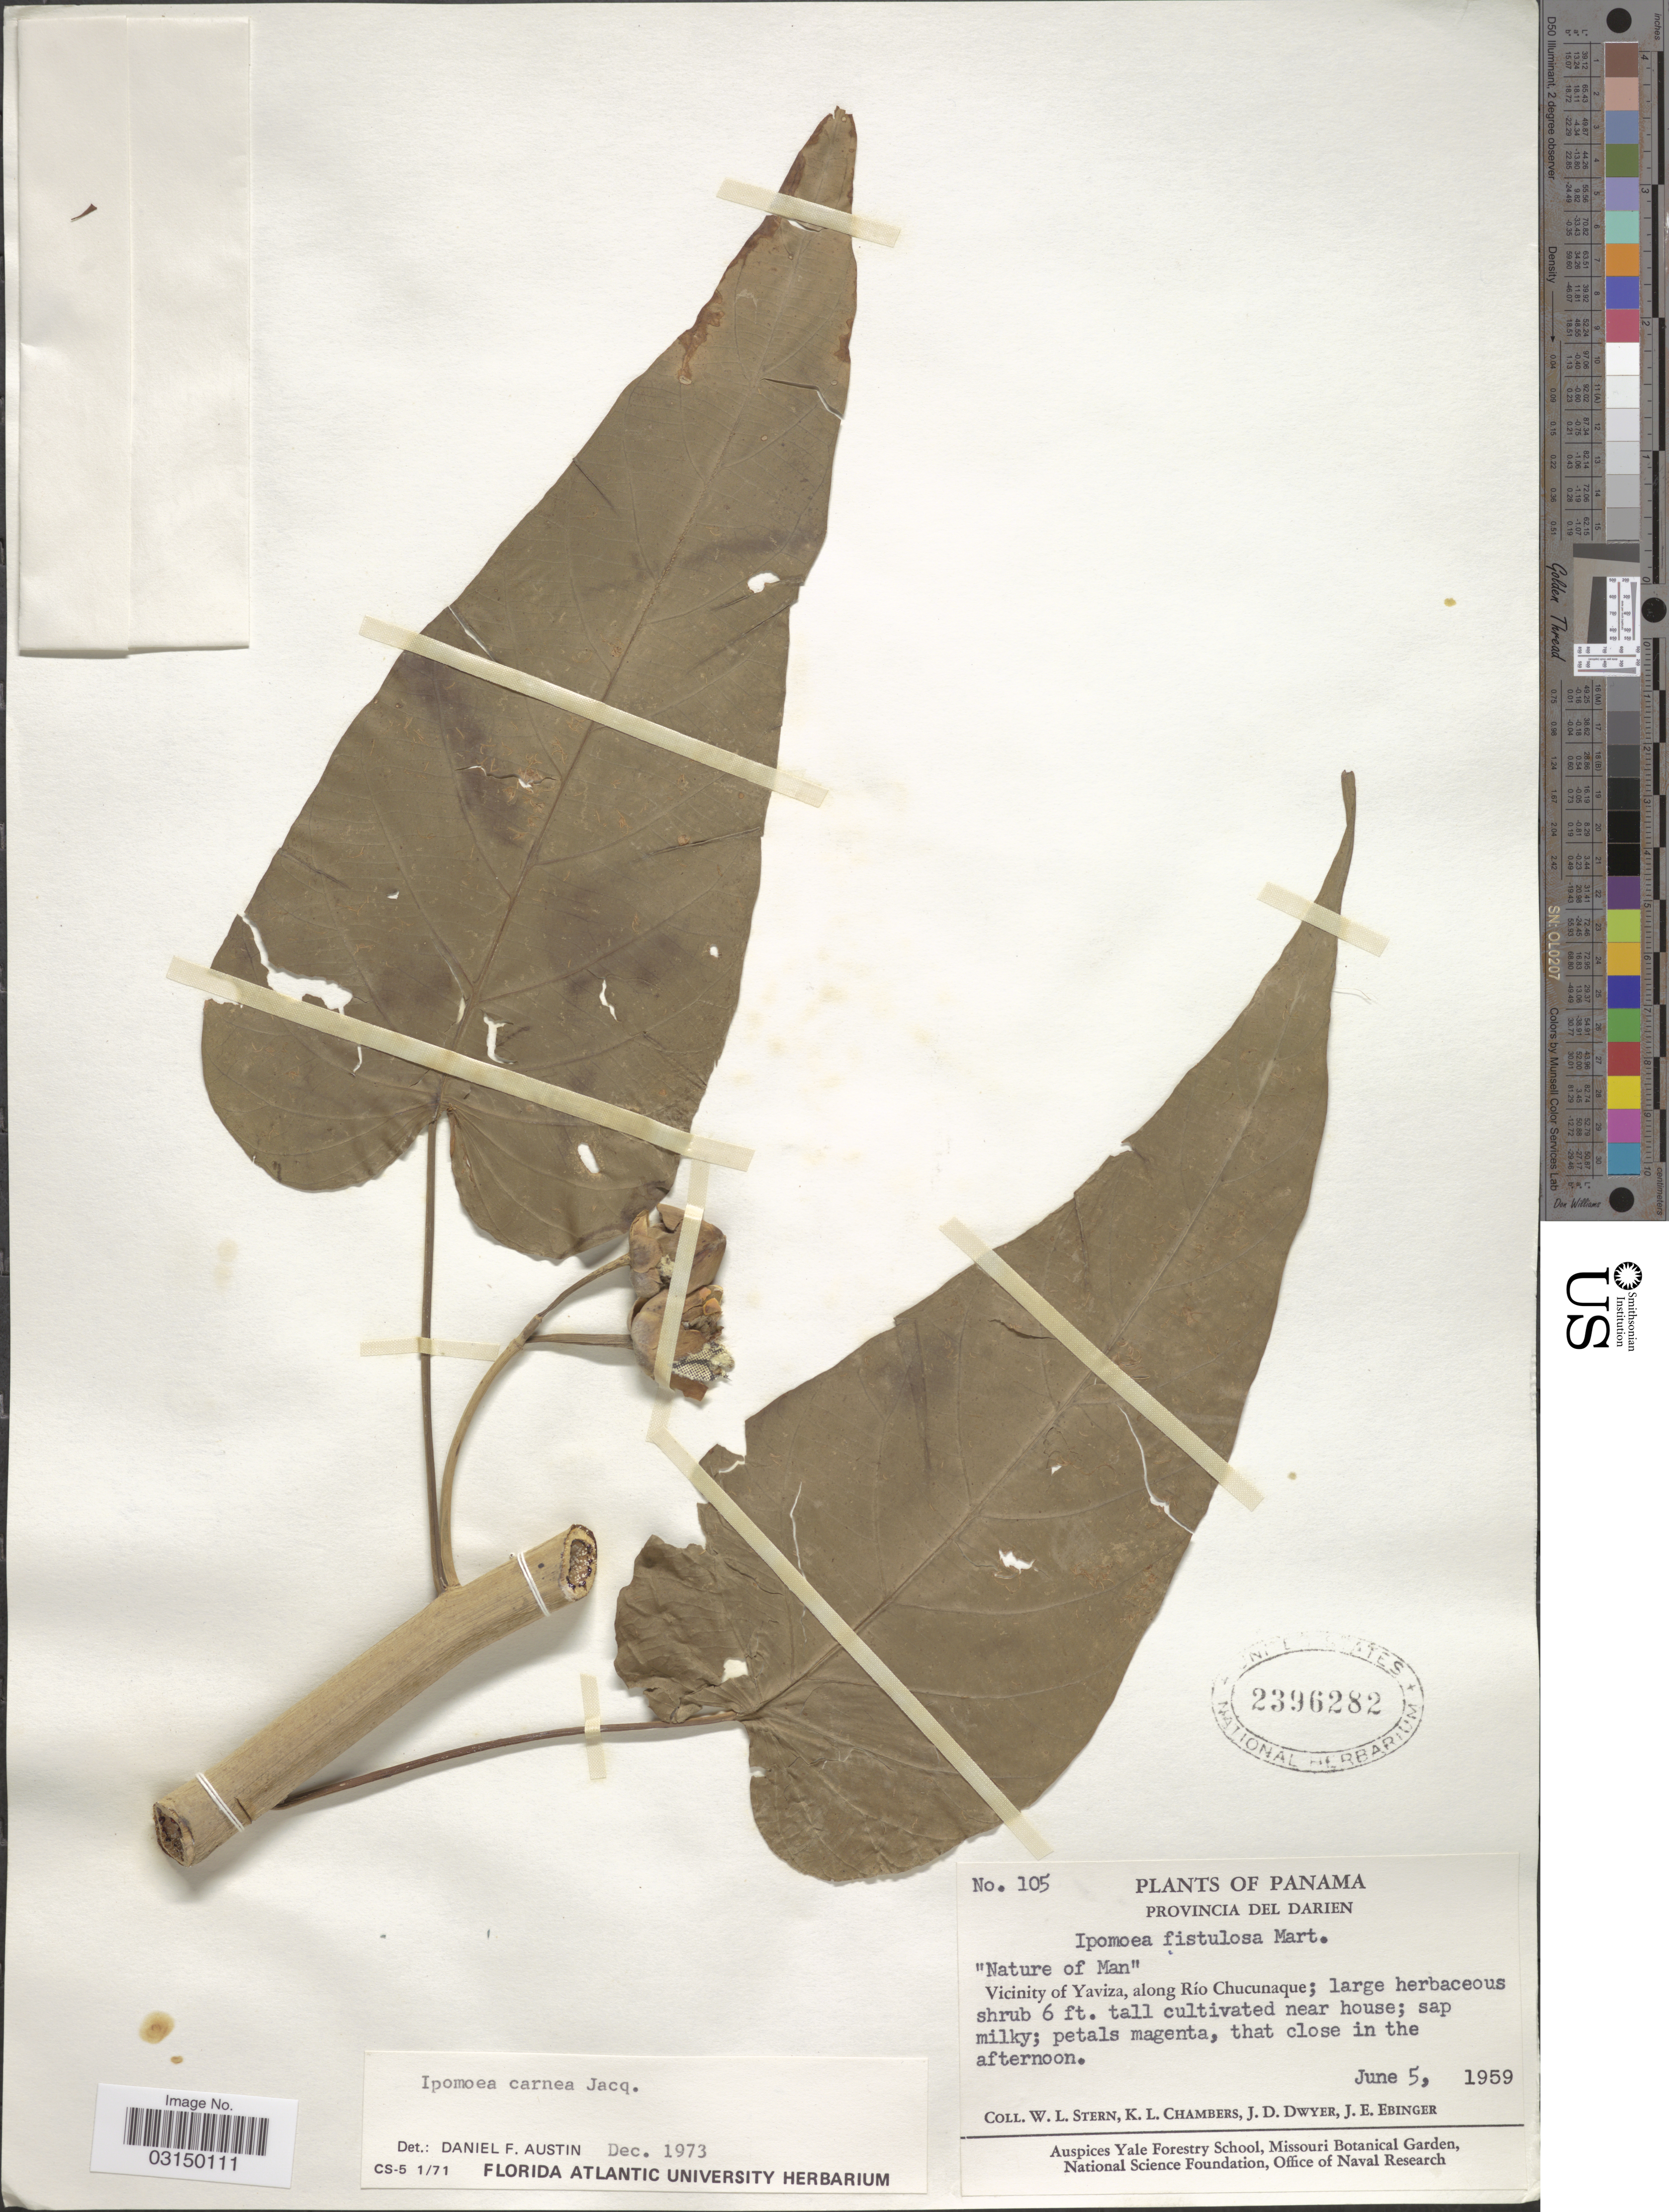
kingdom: Plantae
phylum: Tracheophyta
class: Magnoliopsida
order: Solanales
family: Convolvulaceae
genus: Ipomoea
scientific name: Ipomoea carnea subsp. fistulosa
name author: (Mart. ex Choisy) D.F. Austin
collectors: W. L. Stern, K. Chambers, J. D. Dwyer & J. Ebinger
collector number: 105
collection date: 1959-06-05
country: Panama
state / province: Darién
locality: Vicinity of Yaviza, along Río Chucunaque.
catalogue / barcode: US 2396282